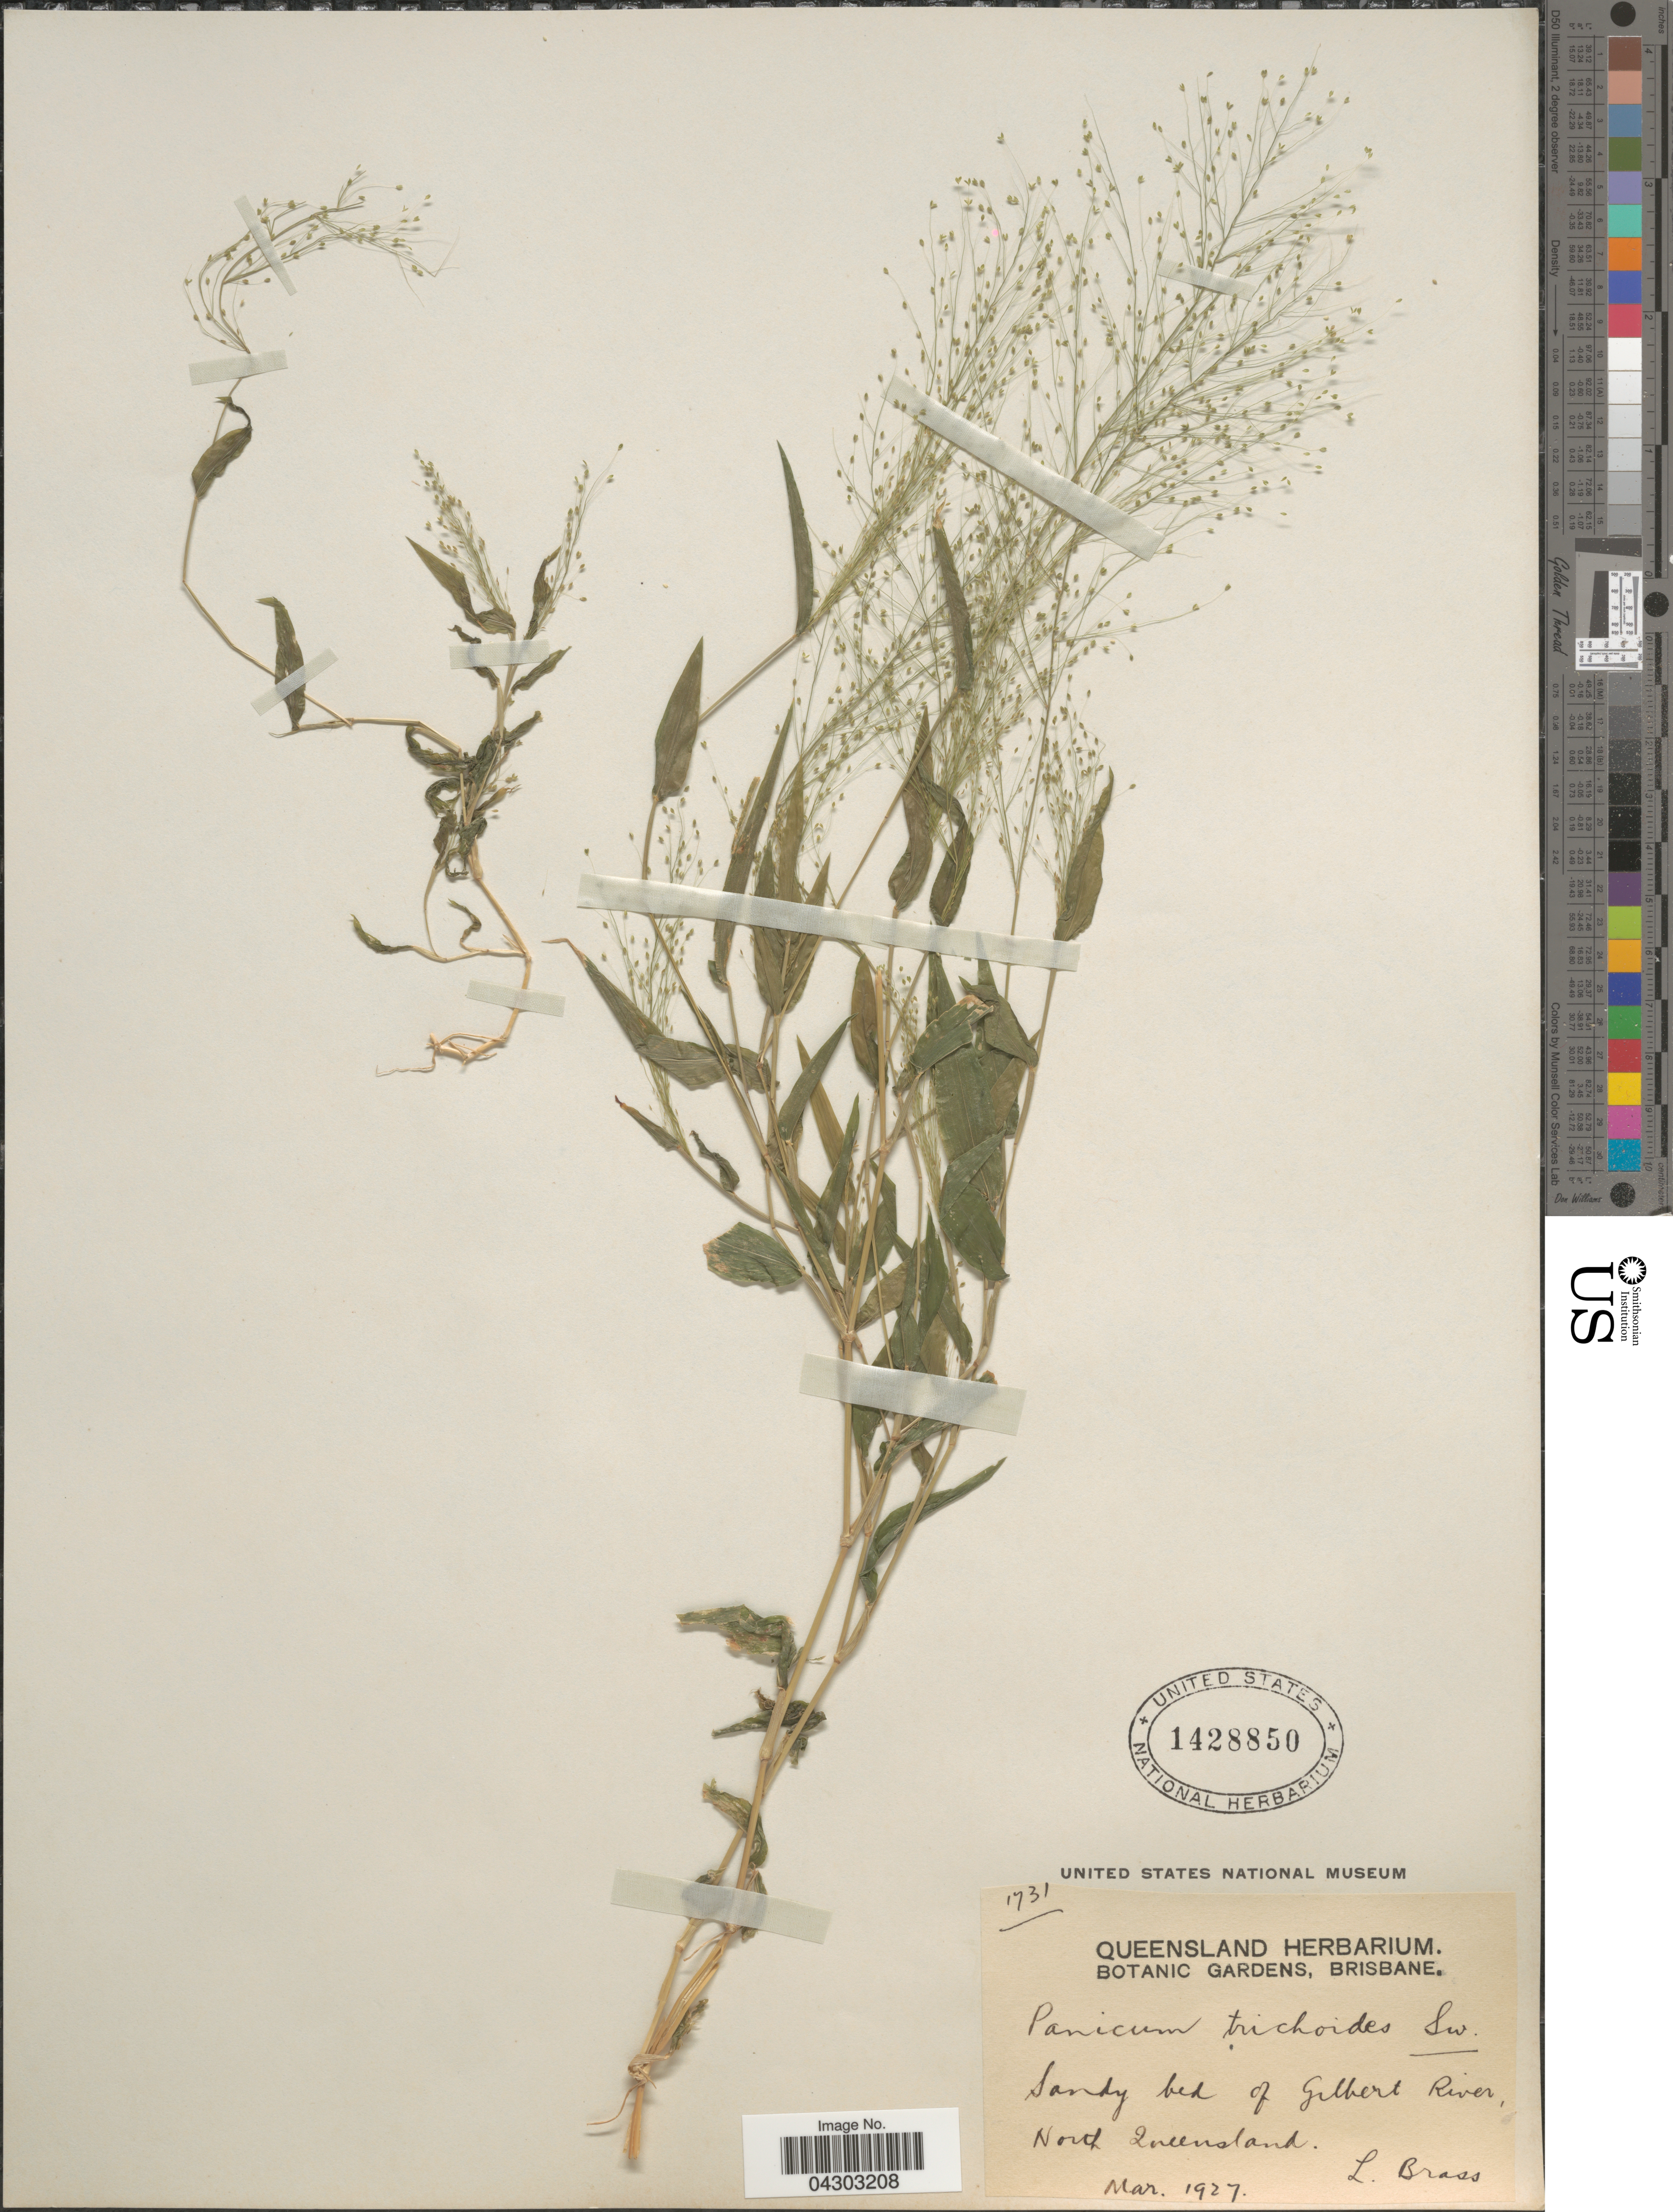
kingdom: Plantae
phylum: Tracheophyta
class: Liliopsida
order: Poales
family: Poaceae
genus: Panicum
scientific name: Panicum trichoides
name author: Sw.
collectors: L. J. Brass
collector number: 1731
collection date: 1927-03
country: Australia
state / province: Queensland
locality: Sandy bed of Gilbert River, North Queensland.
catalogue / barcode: US 1428850